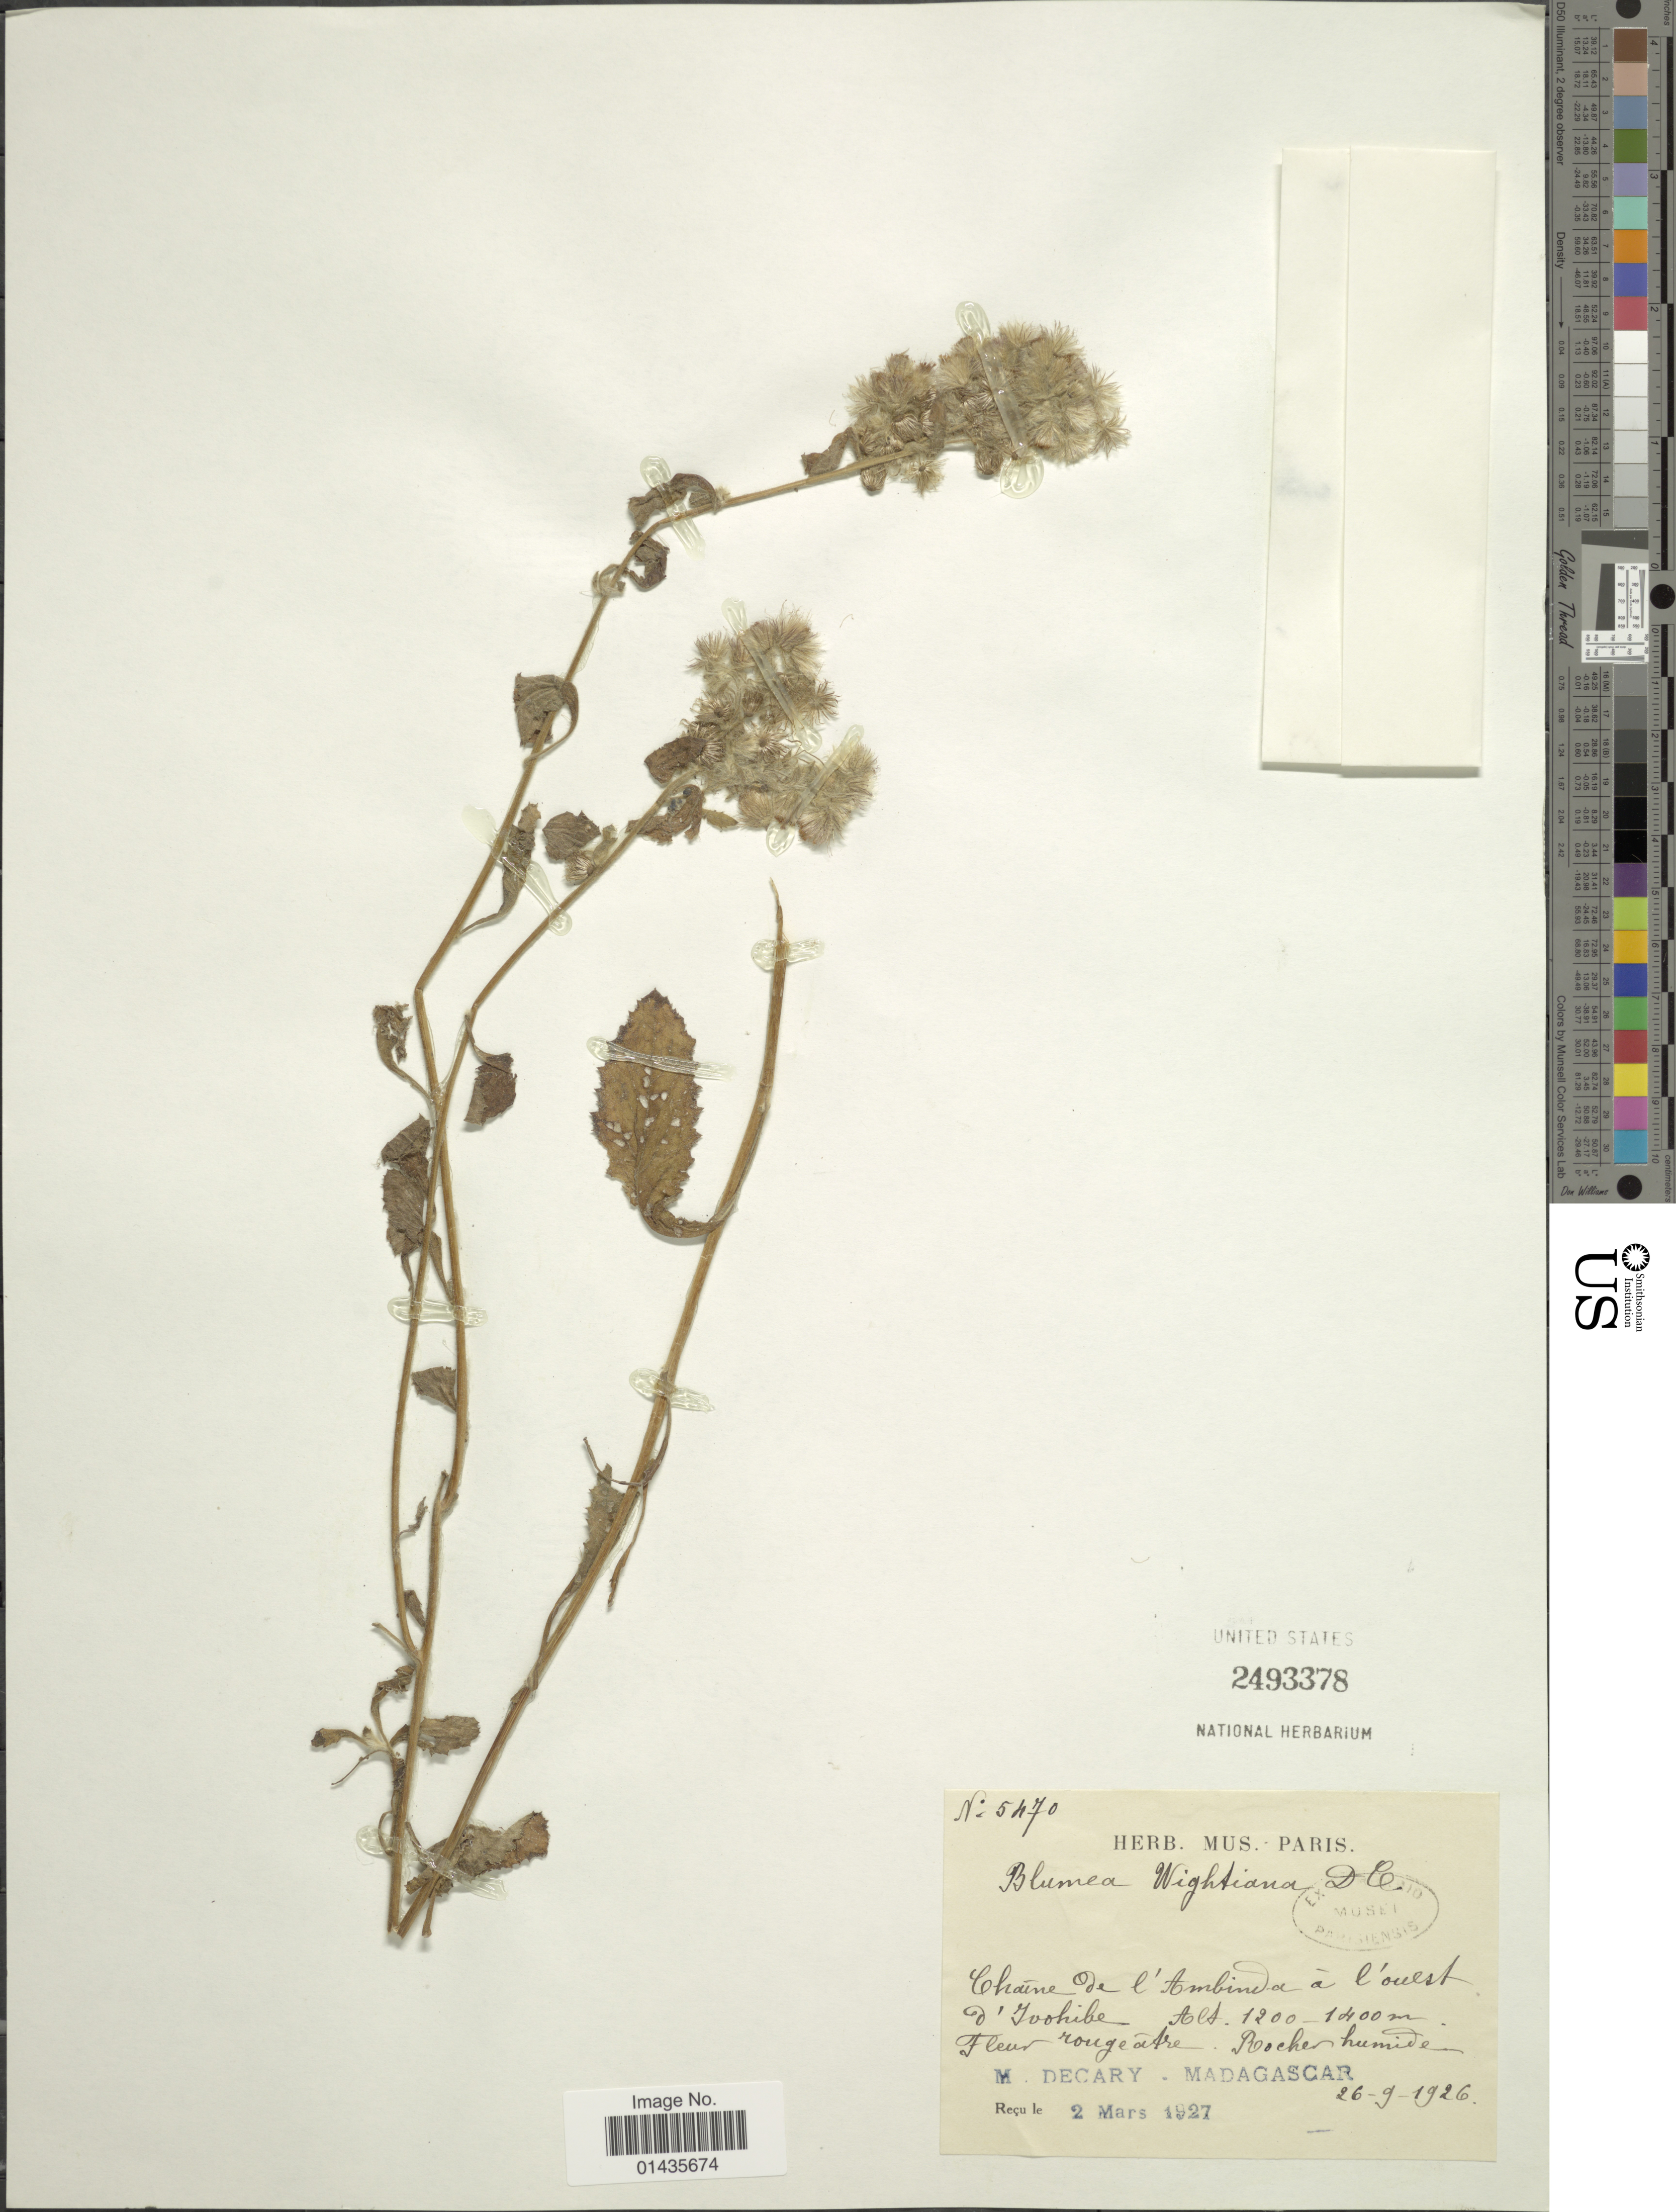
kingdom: Plantae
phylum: Tracheophyta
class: Magnoliopsida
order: Asterales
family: Asteraceae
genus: Blumea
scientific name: Blumea wightiana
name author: DC.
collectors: R. Decary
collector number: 5470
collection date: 1927-03-02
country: Madagascar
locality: Chaîne de l'Ambinda á l'ouest d'Ivohibe [chain of the Ambinda, west of Ivohibe]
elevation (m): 1200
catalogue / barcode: US 2493378